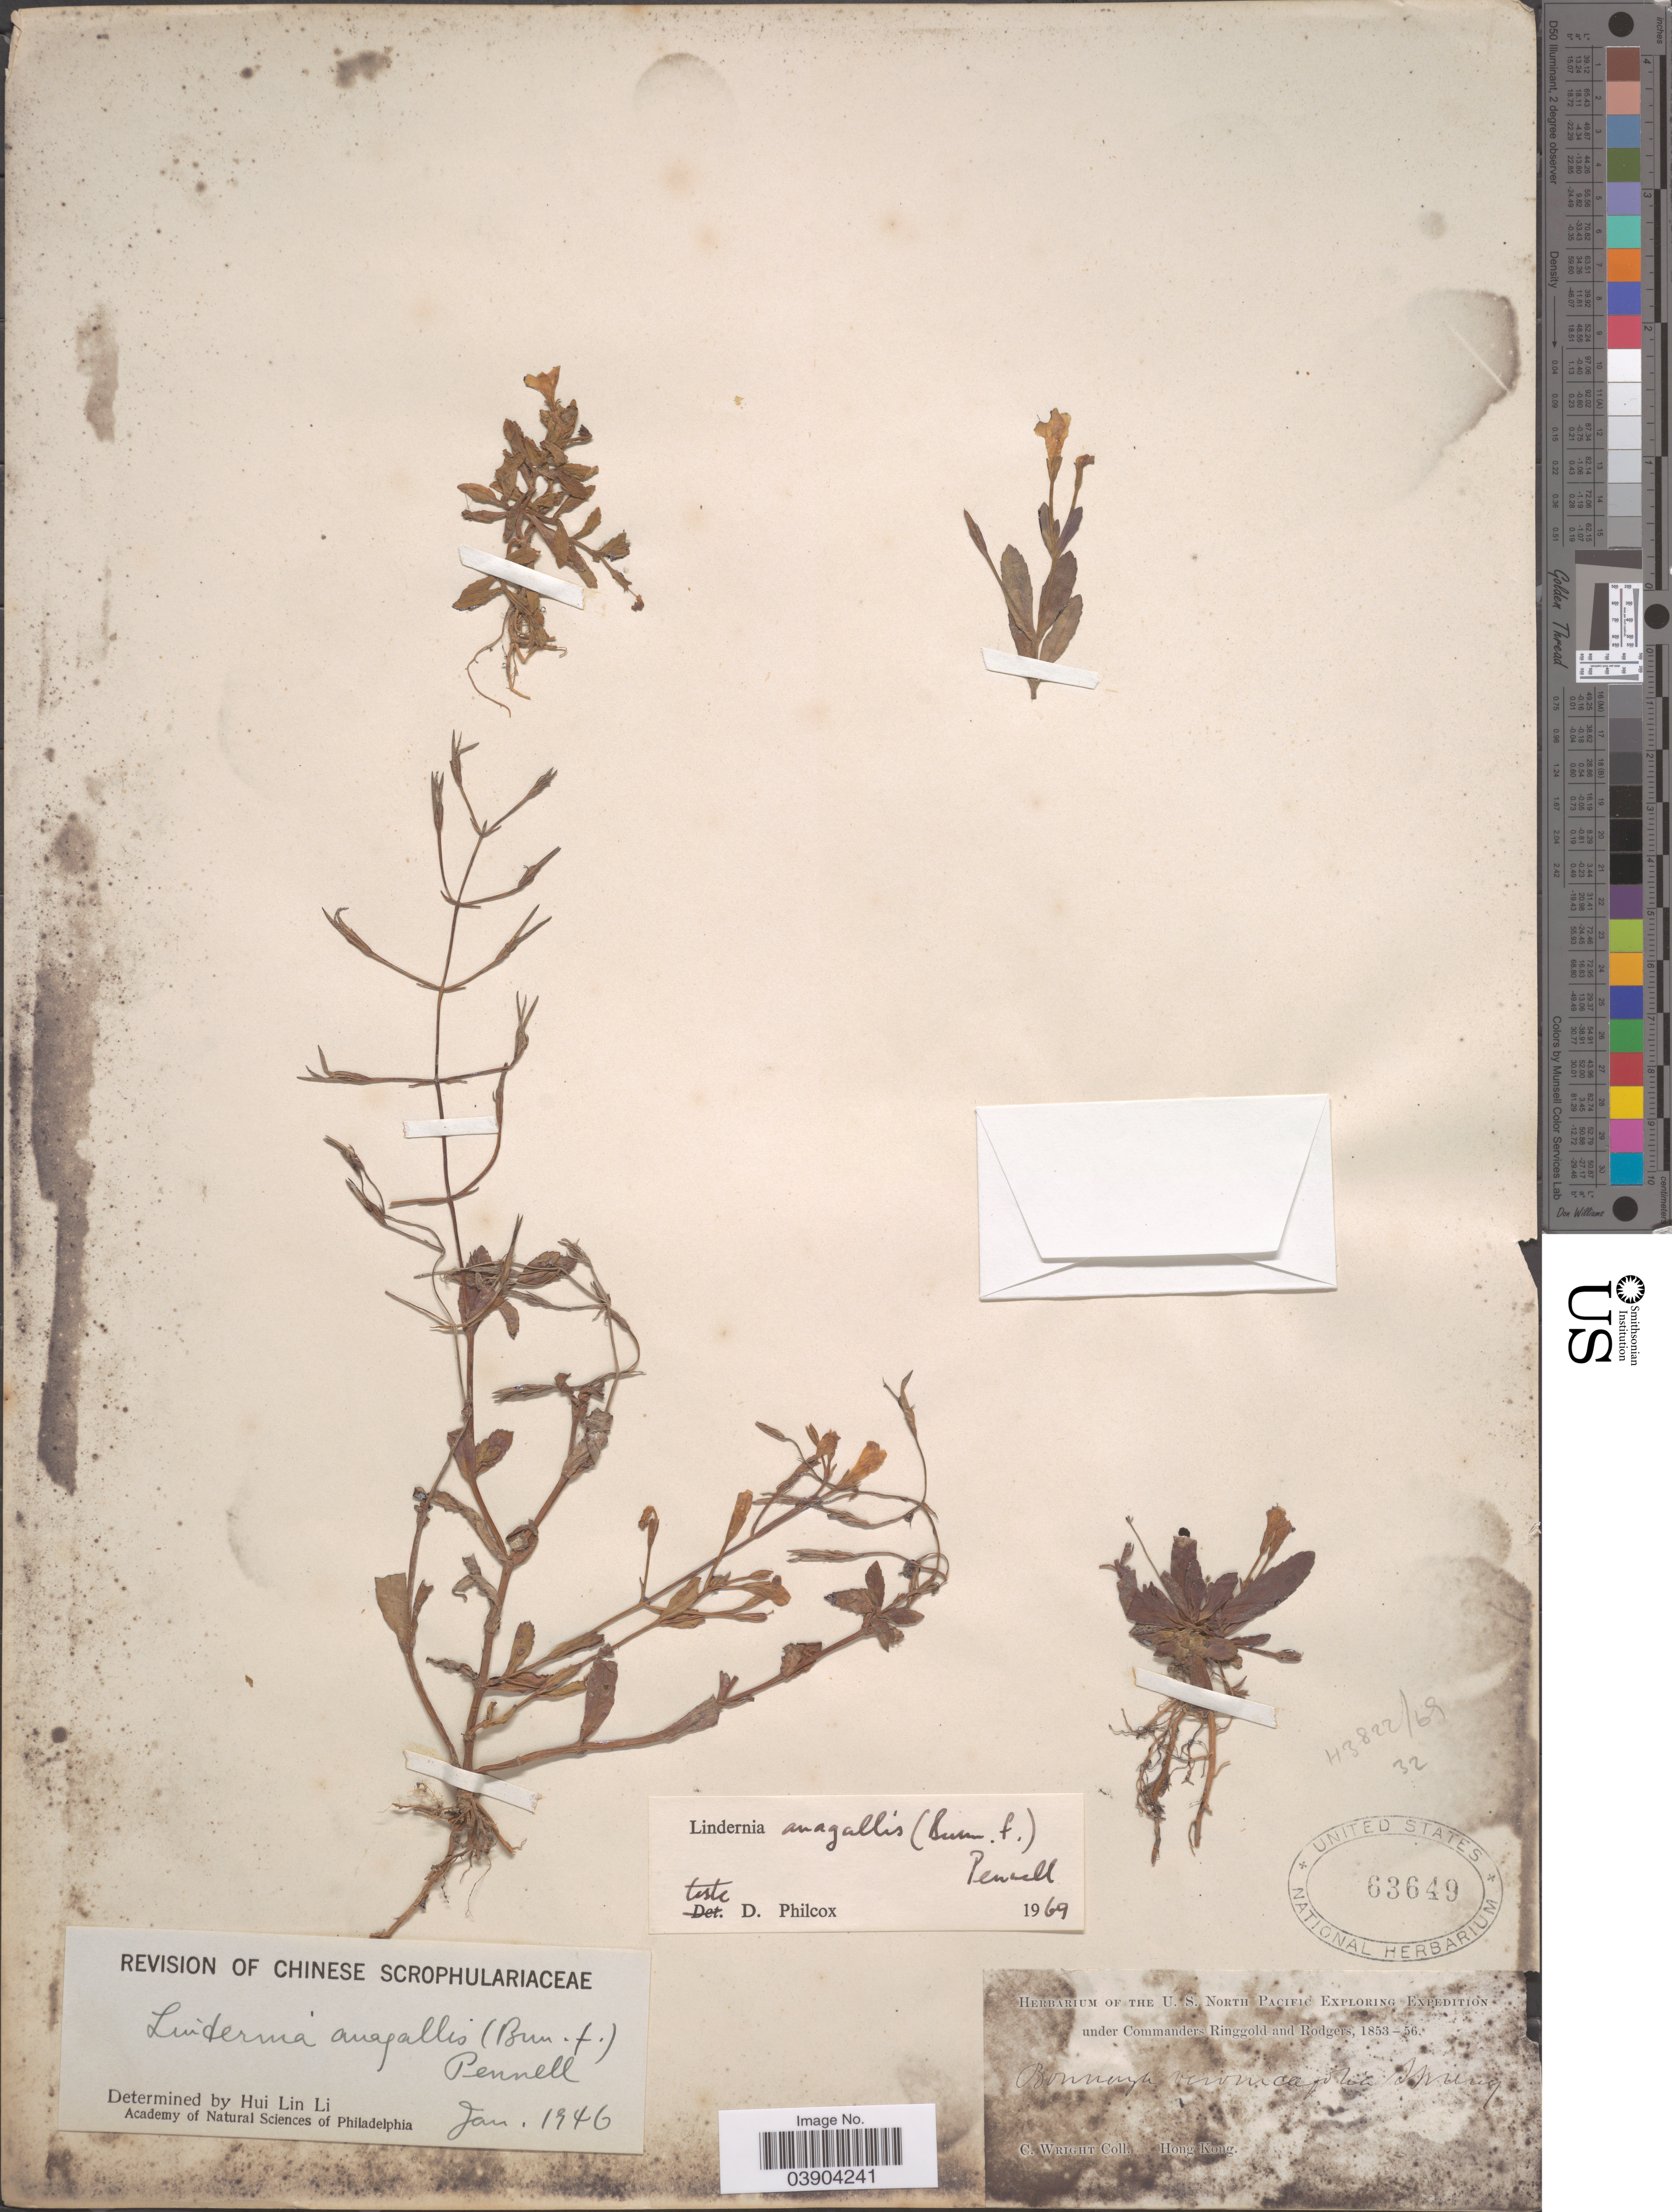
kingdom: Plantae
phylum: Tracheophyta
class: Magnoliopsida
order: Lamiales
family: Linderniaceae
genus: Lindernia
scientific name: Lindernia anagallis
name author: (Burm. f.) Pennell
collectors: C. Wright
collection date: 1853/1856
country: China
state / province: Hong Kong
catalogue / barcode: US 63649